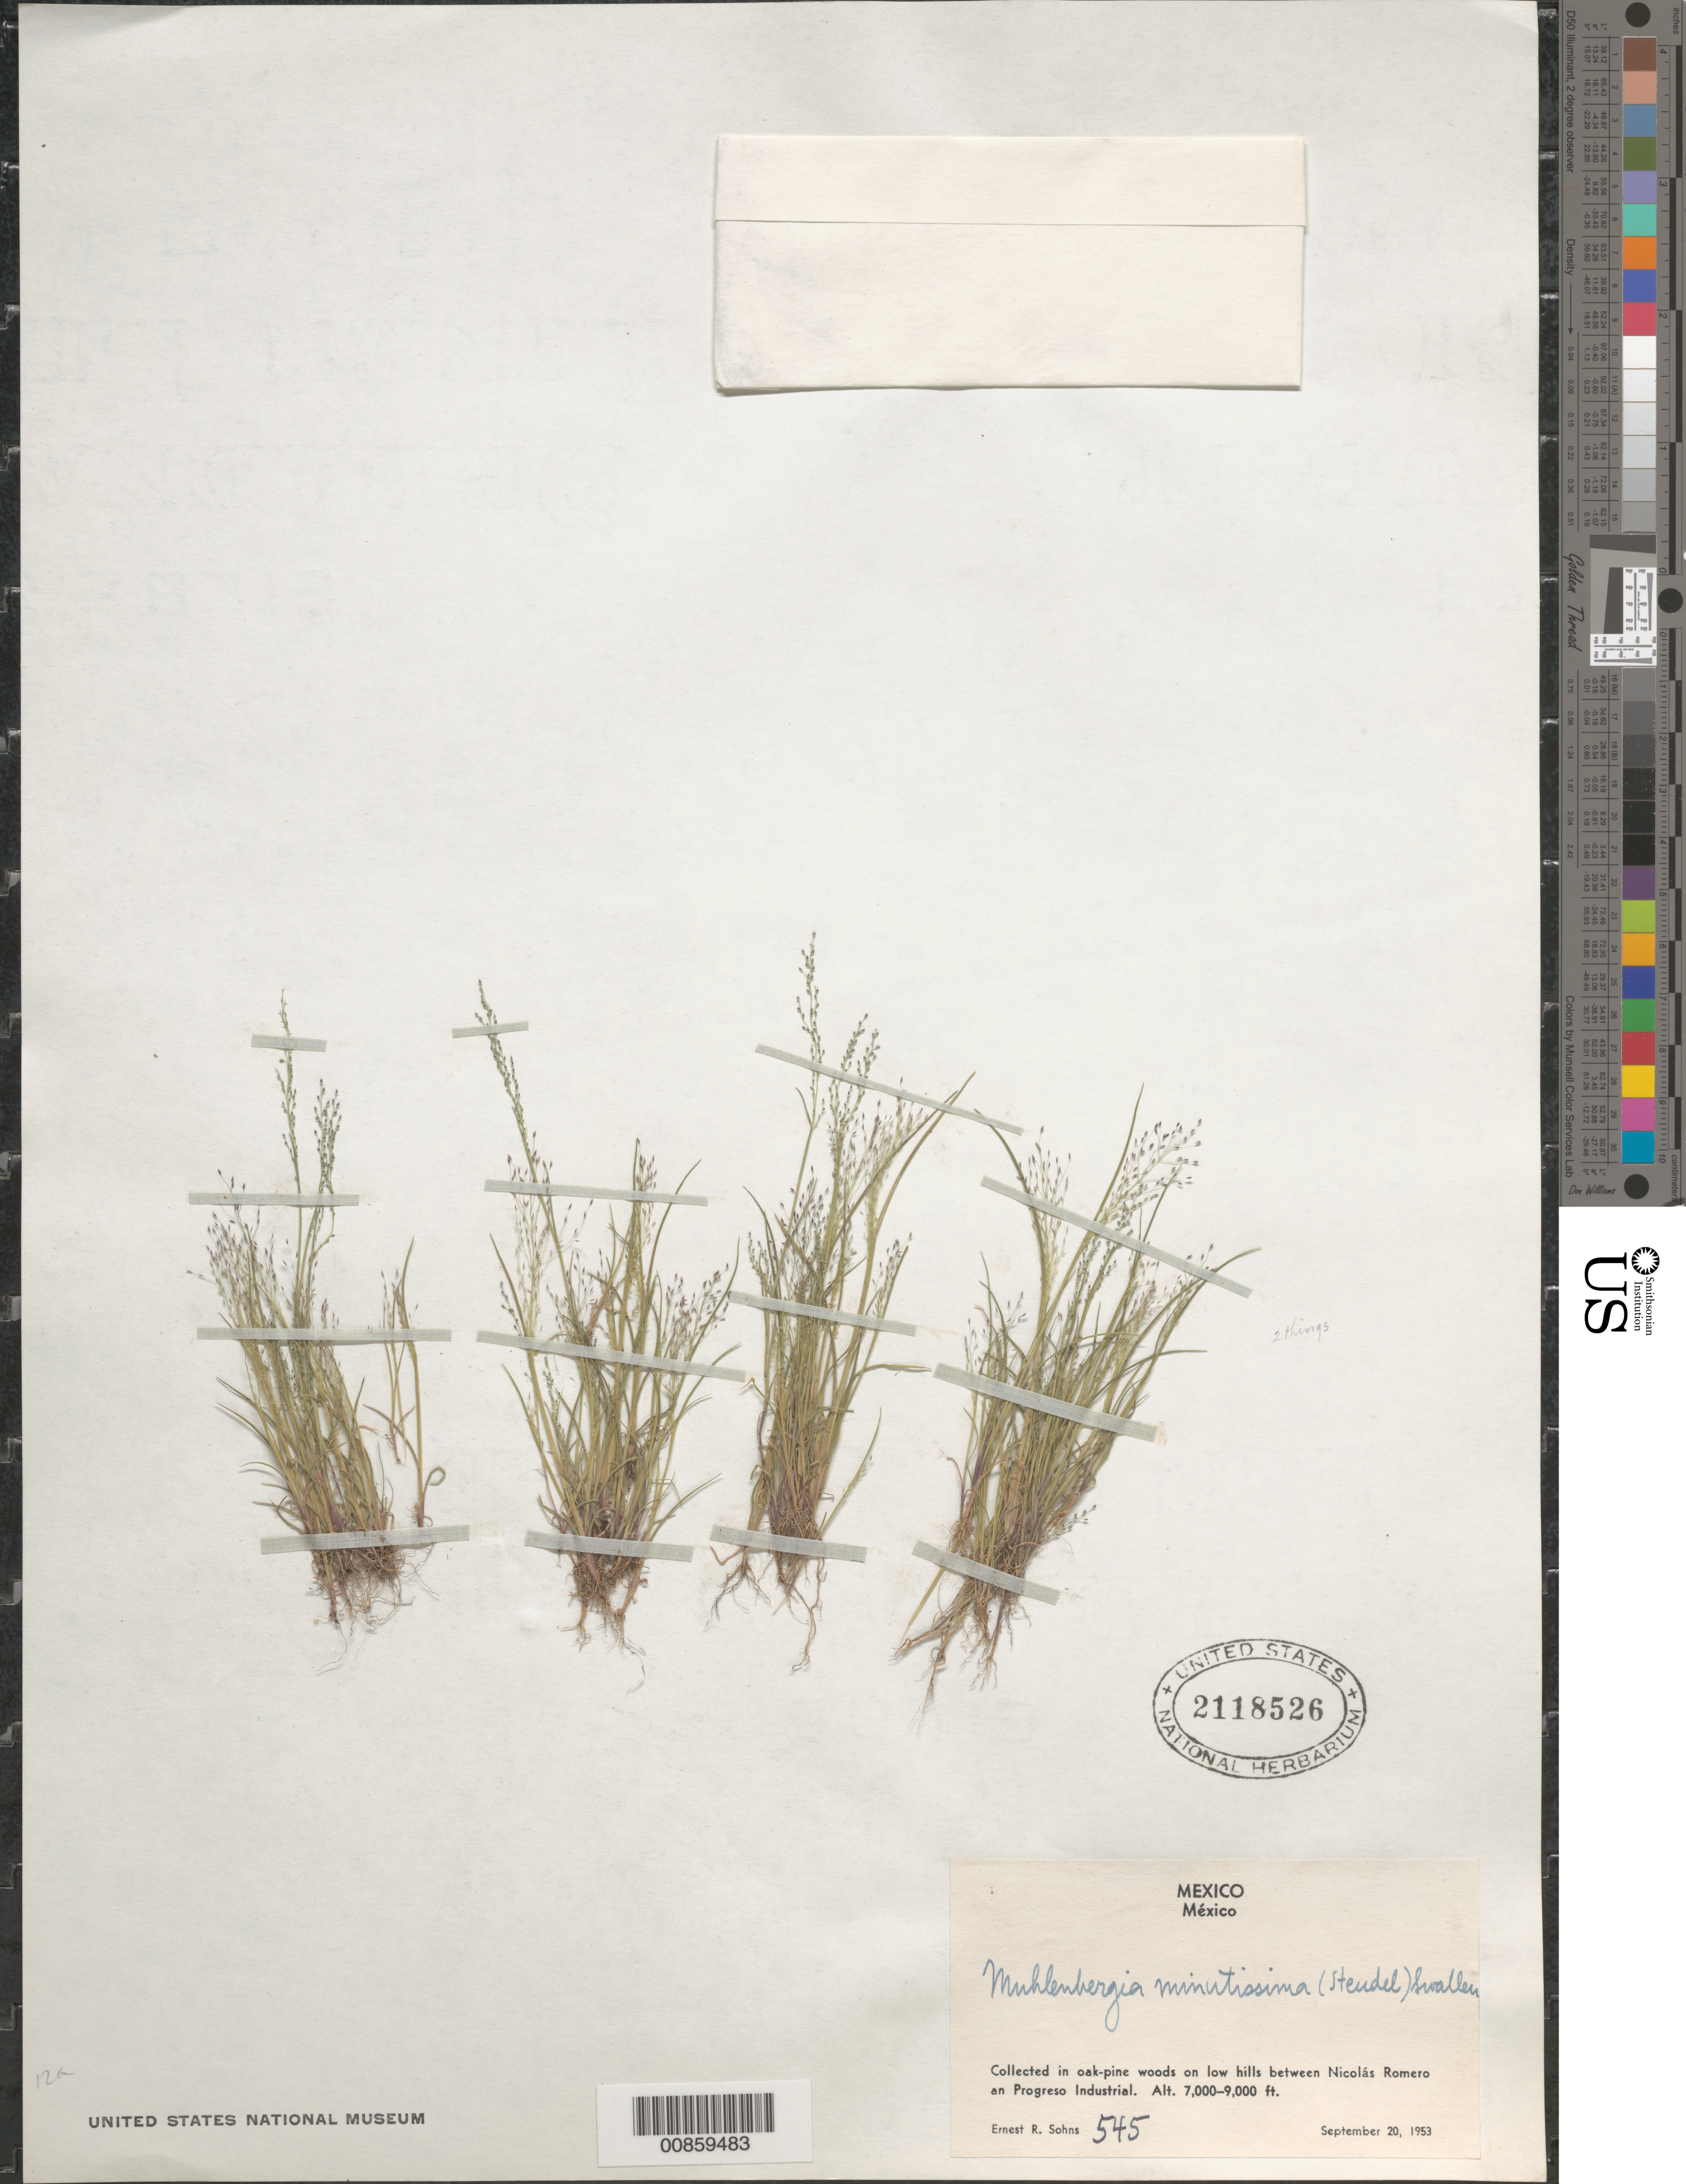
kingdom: Plantae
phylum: Tracheophyta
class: Liliopsida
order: Poales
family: Poaceae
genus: Muhlenbergia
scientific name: Muhlenbergia minutissima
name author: (Steud.) Swallen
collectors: E. R. Sohns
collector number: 545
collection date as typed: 20 Sep 1953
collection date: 1953-09-20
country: Mexico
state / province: México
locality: Hills between Nicolas Romero and Progreso Industrial, Mex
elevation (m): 2134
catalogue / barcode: US 2118526